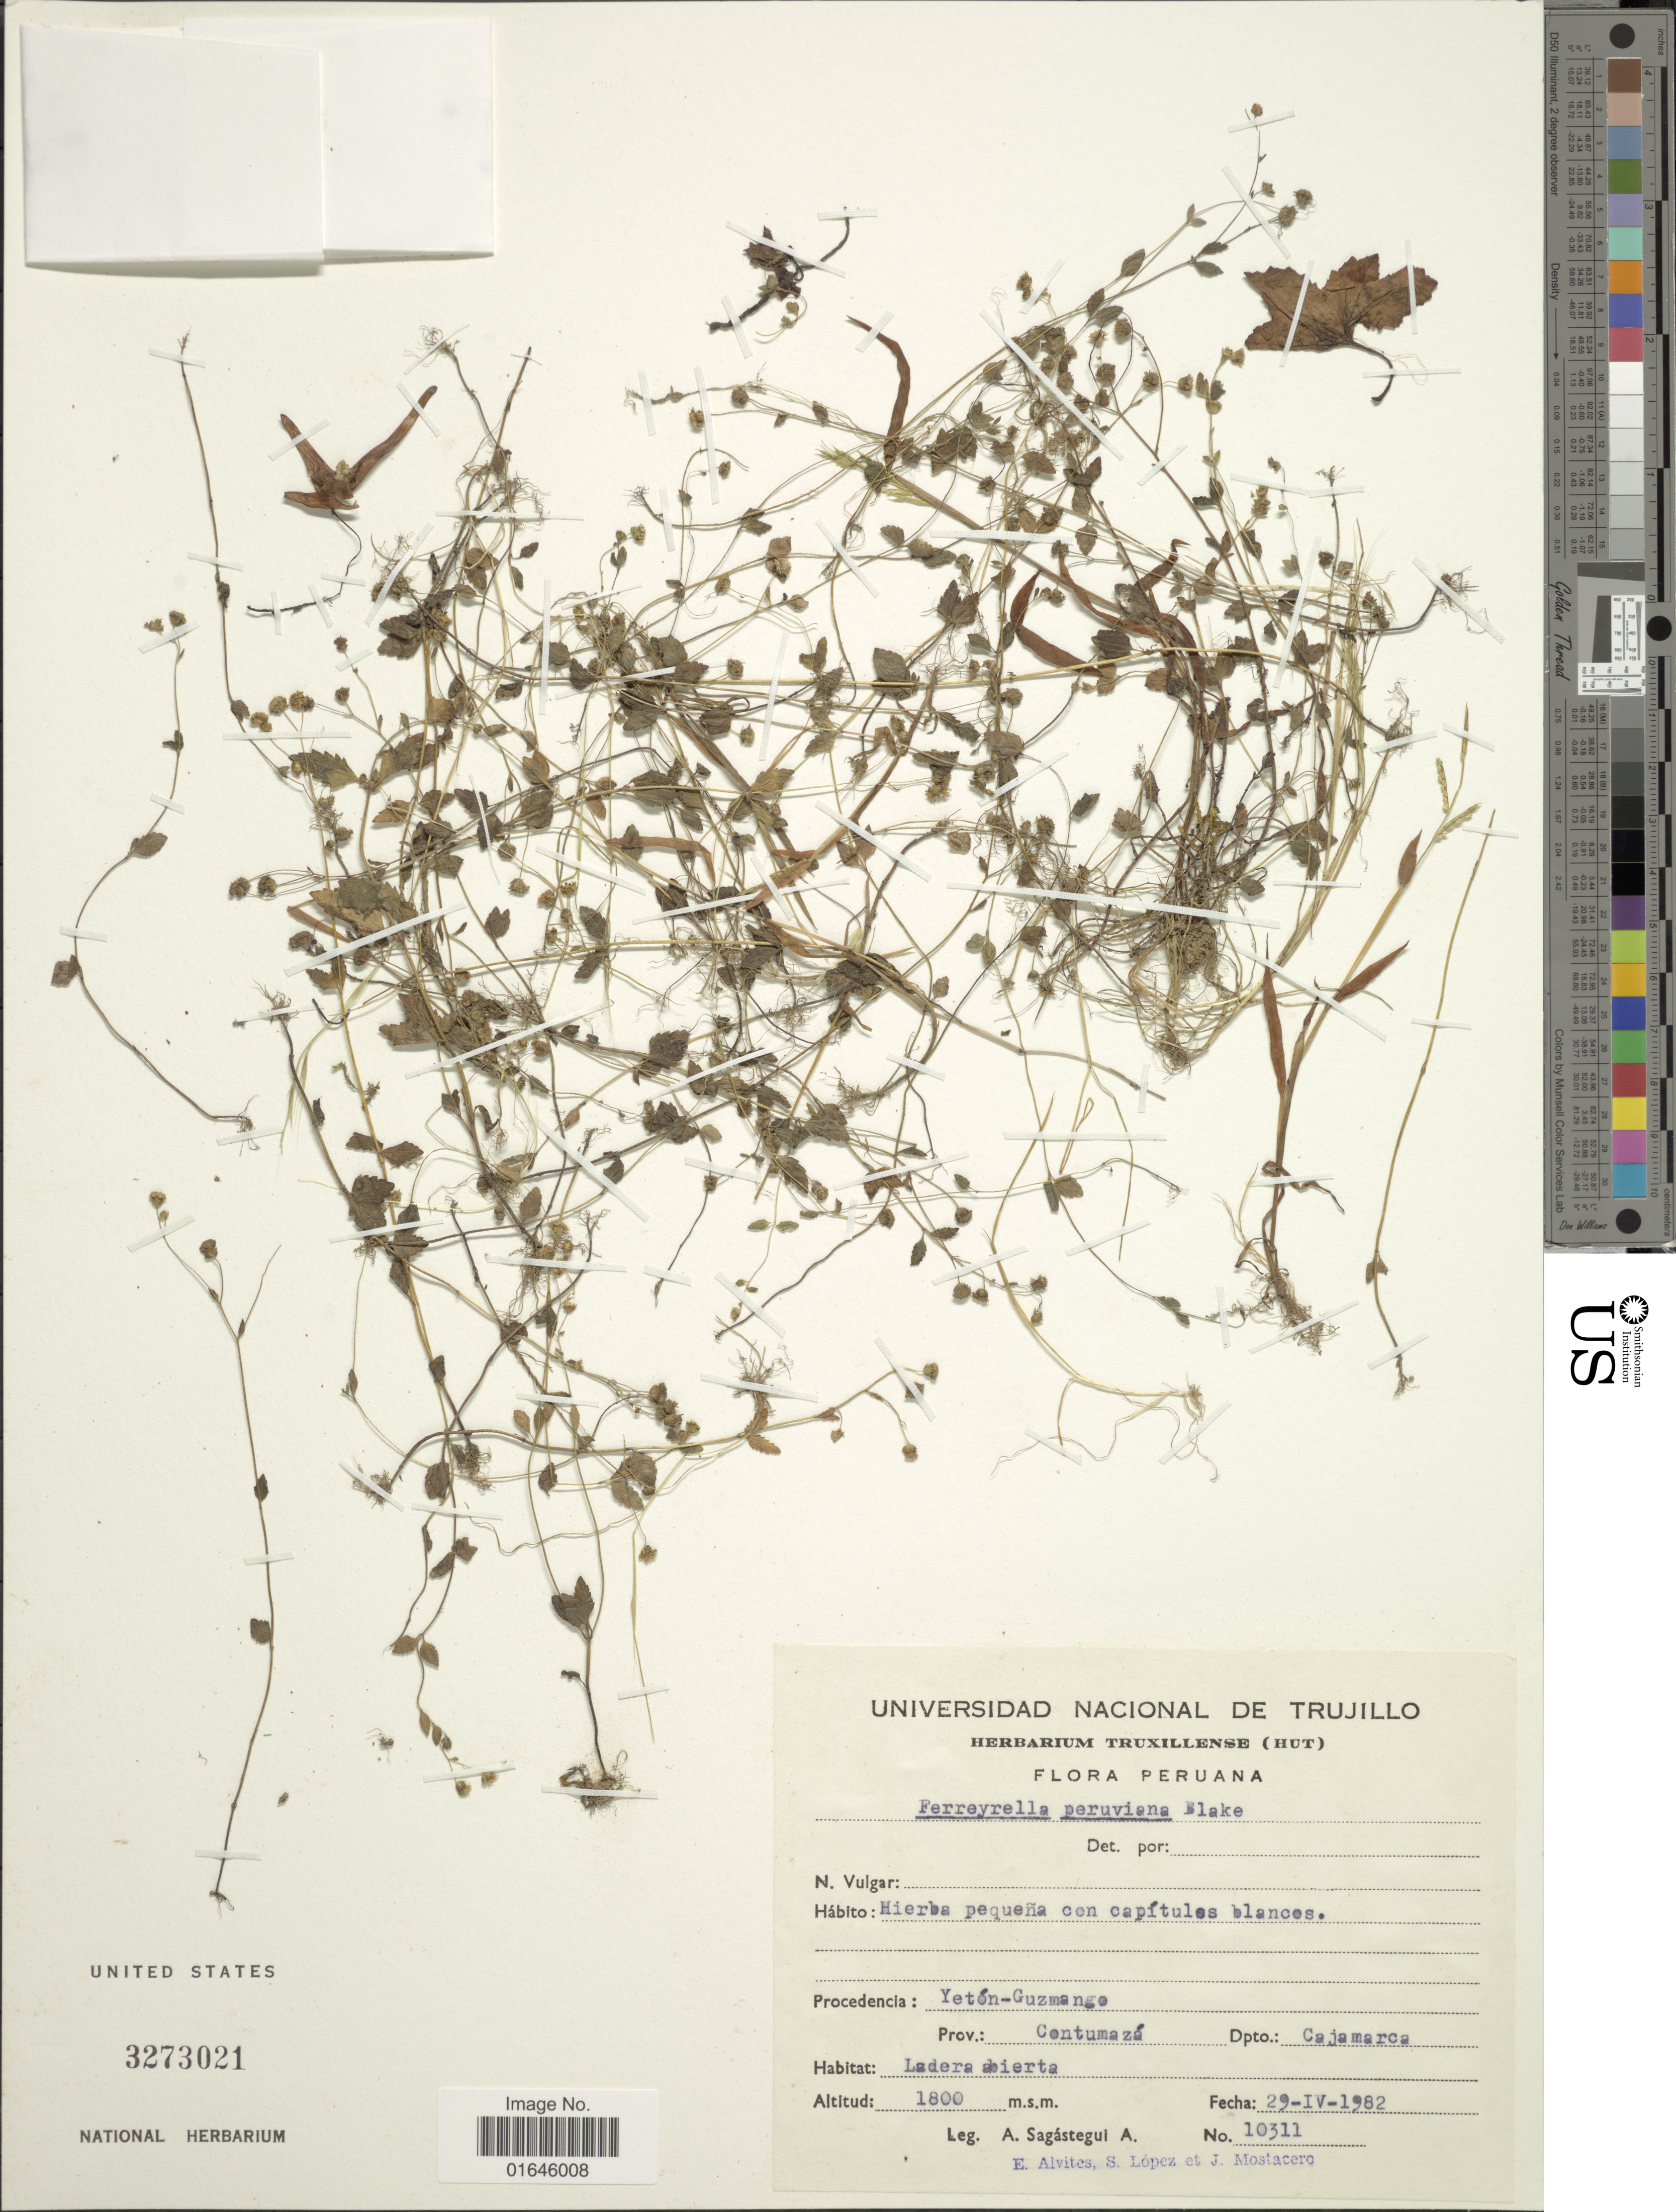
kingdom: Plantae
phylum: Tracheophyta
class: Magnoliopsida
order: Asterales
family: Asteraceae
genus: Ferreyrella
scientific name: Ferreyrella peruviana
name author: S.F. Blake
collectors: A. Sagástegui A., E. Alvites, S. Lopez & J. Mostacero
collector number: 10311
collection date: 1982-04-29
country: Peru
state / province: Cajamarca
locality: Dpto. Cajamarca, Prov. Contumaza, Yeton-Guzmango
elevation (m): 1800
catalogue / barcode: US 3273021